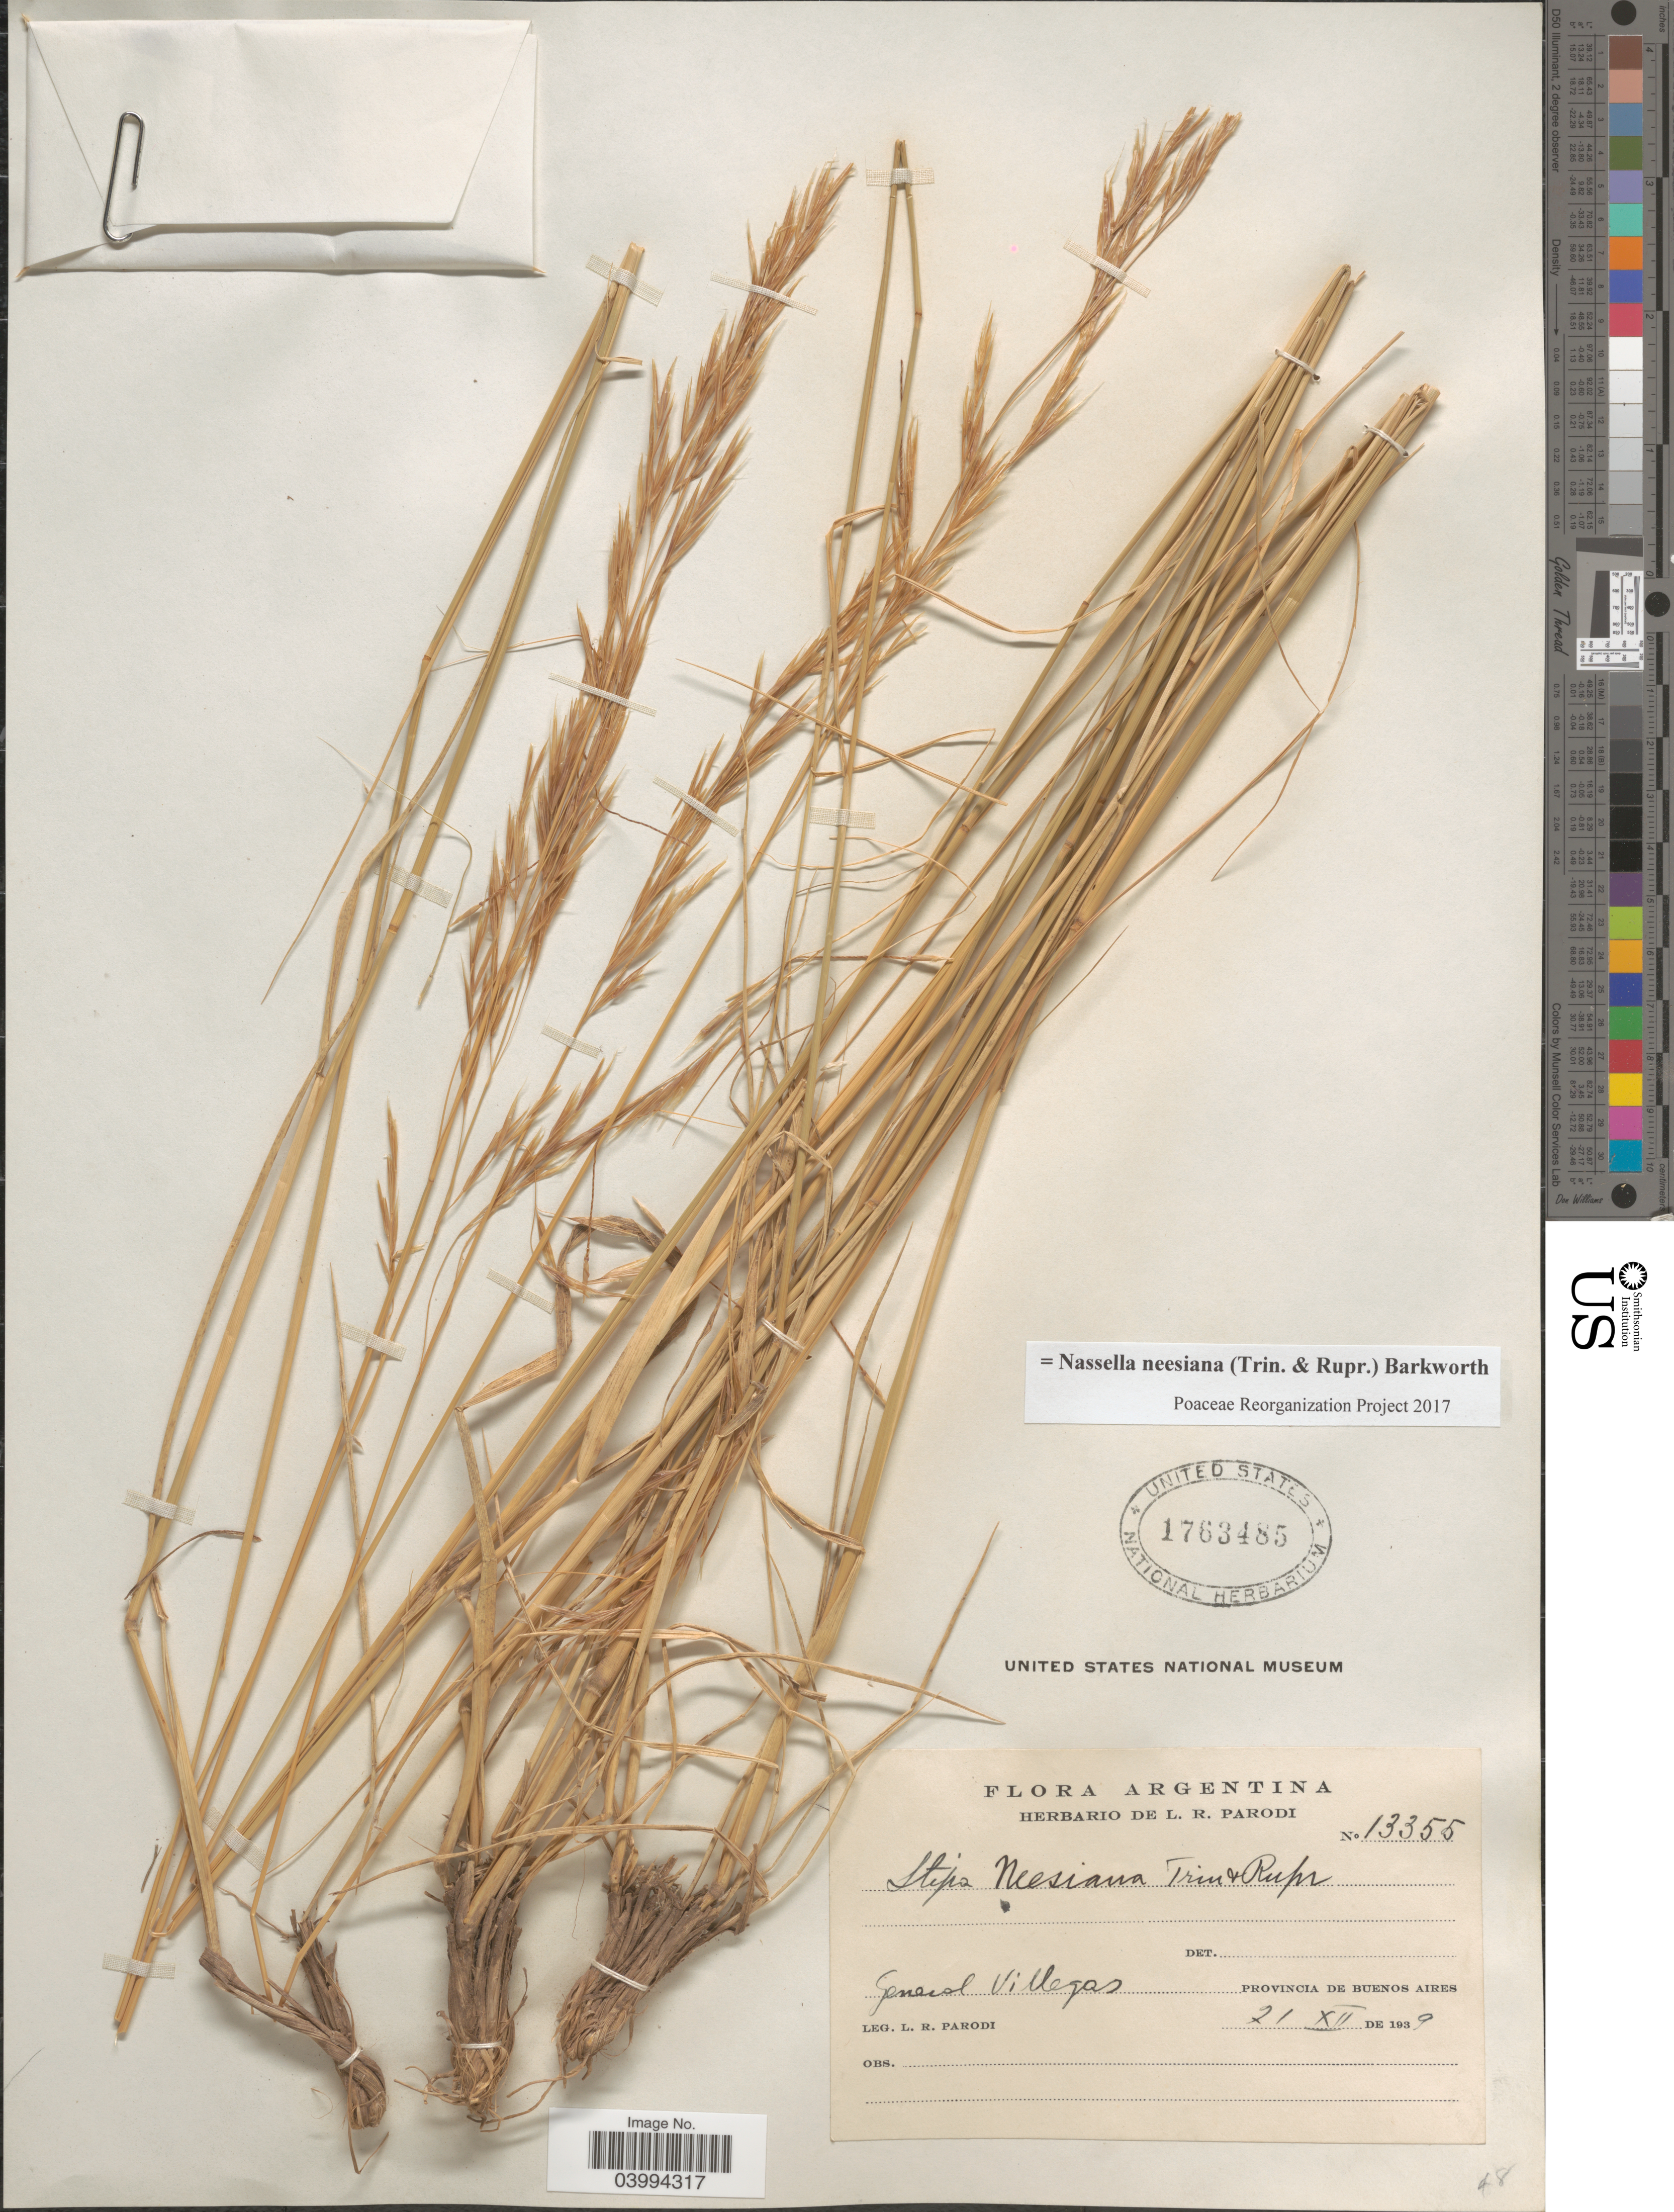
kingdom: Plantae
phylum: Tracheophyta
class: Liliopsida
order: Poales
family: Poaceae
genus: Nassella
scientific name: Nassella neesiana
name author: (Trin. & Rupr.) Barkworth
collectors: L. R. Parodi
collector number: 13355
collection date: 1939-12-21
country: Argentina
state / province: Buenos Aires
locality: General Villegas.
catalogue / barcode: US 1763485